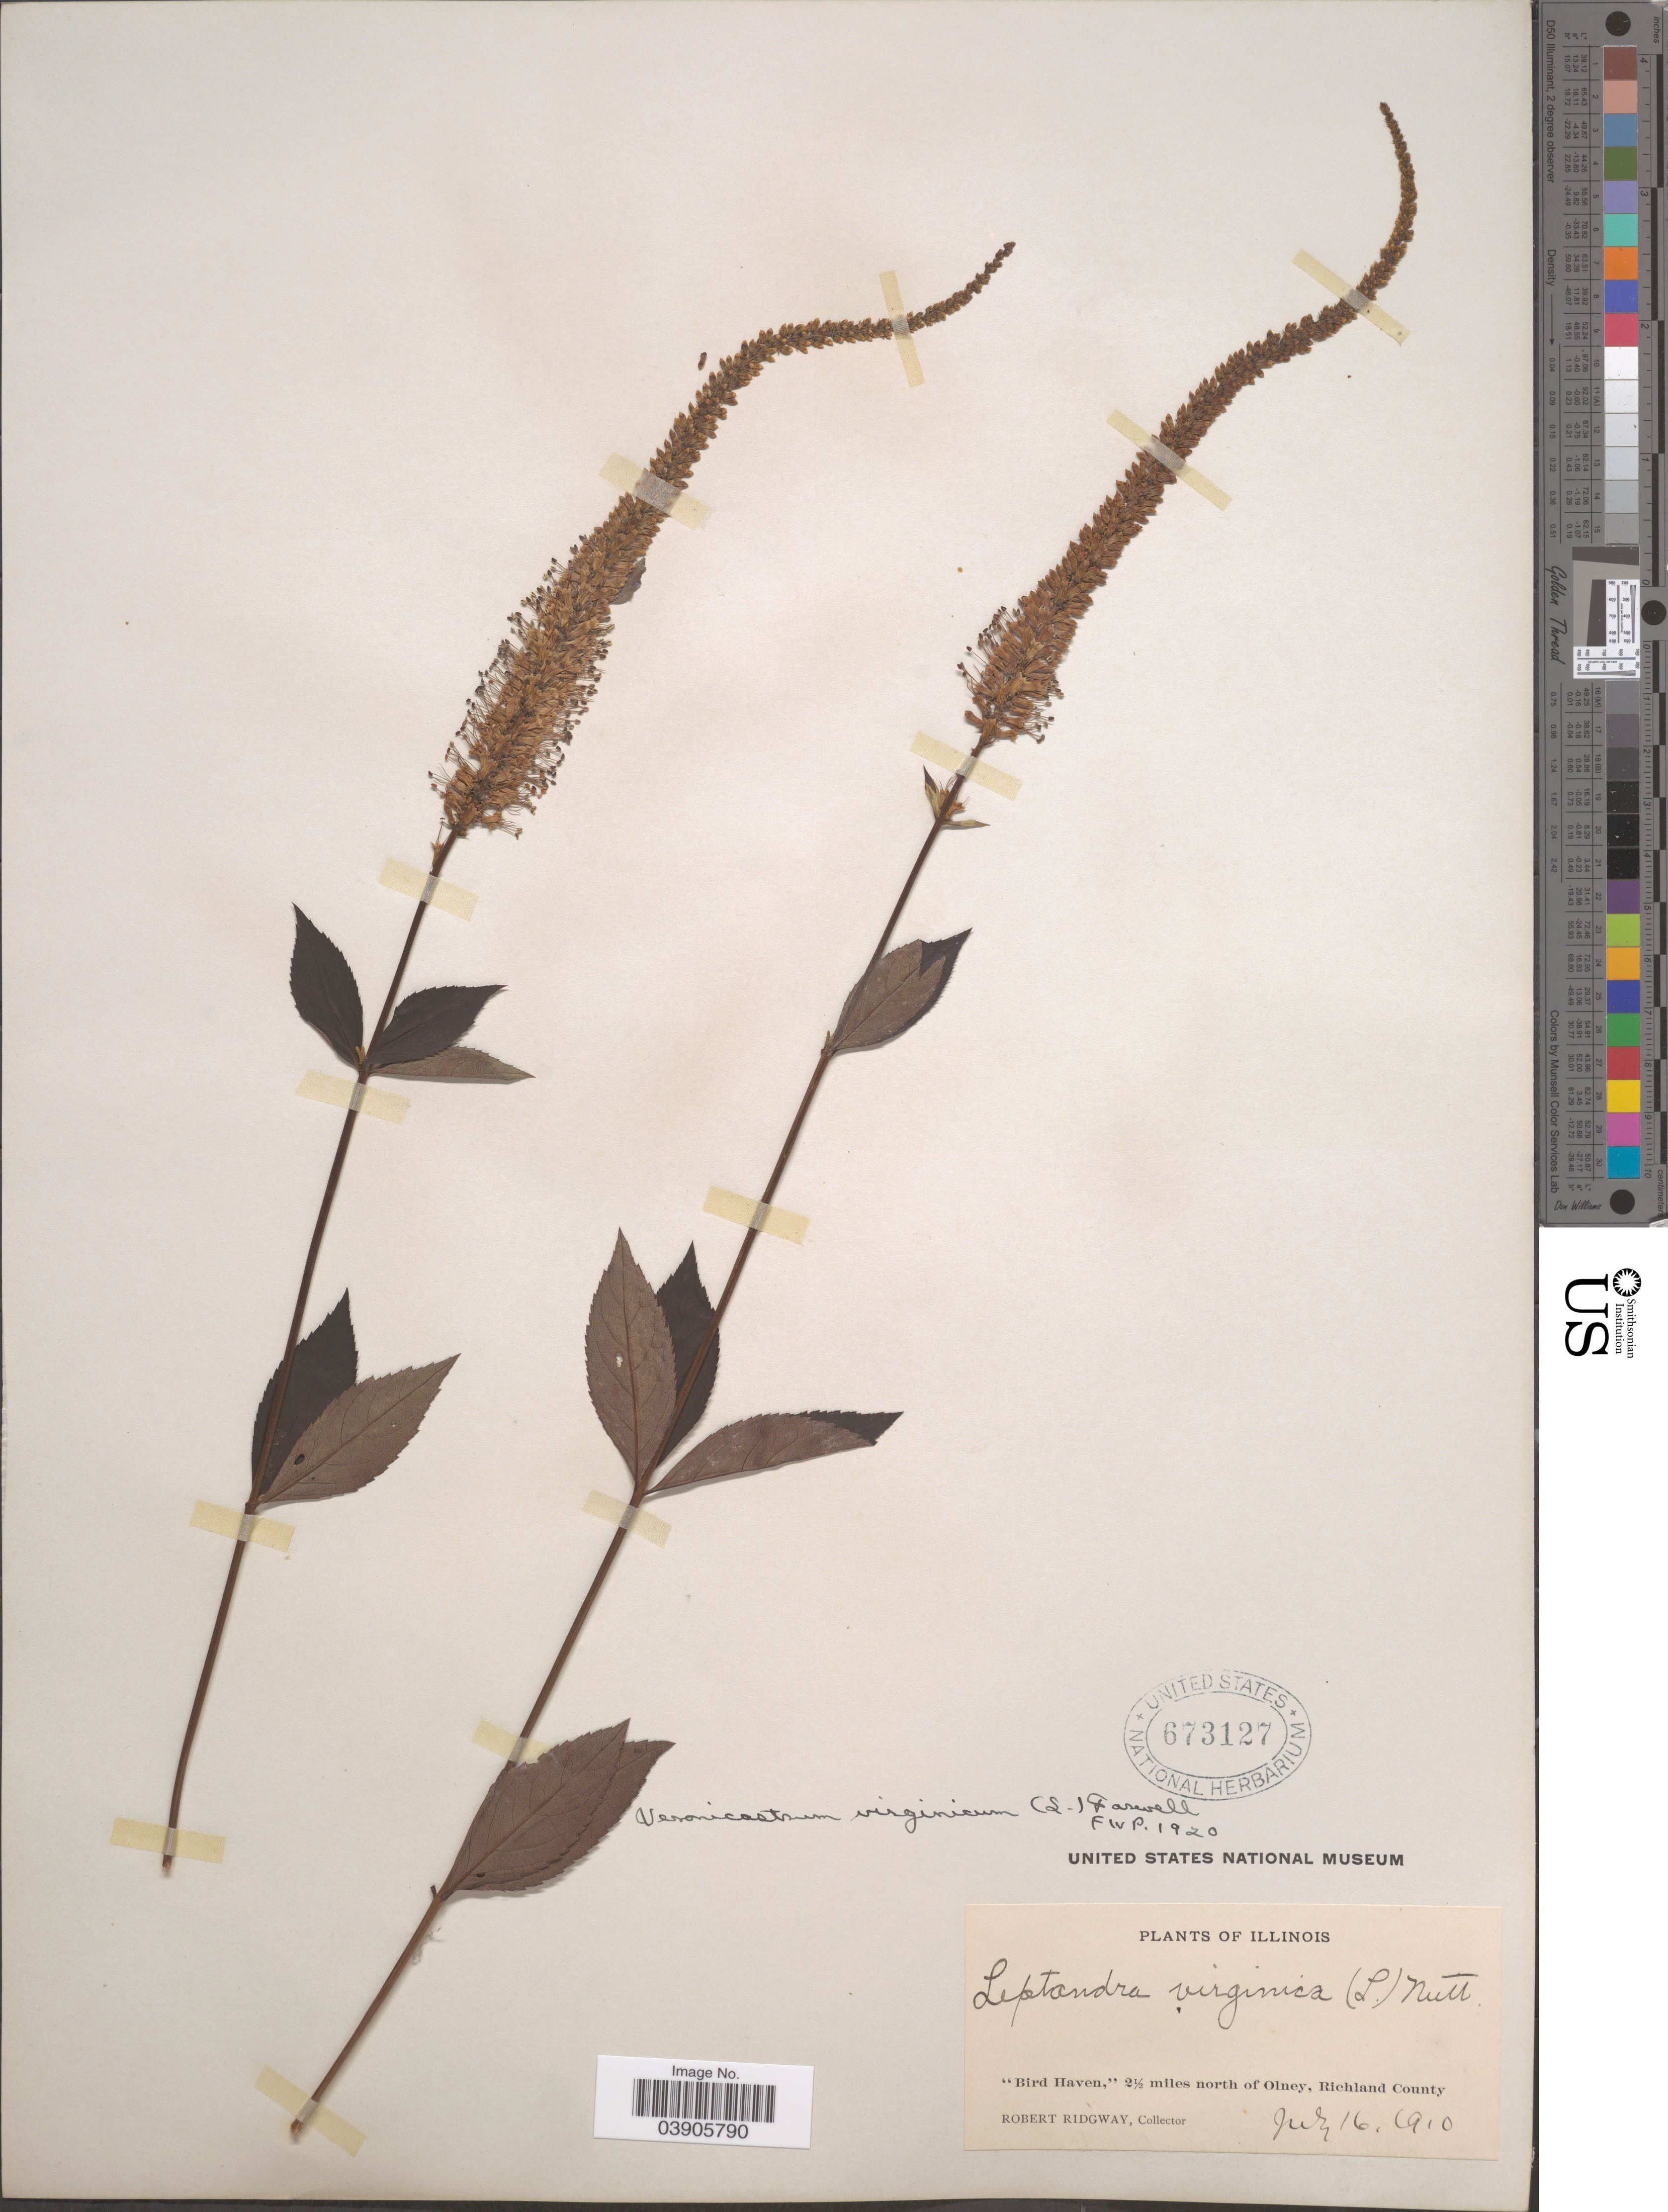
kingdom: Plantae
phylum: Tracheophyta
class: Magnoliopsida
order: Lamiales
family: Plantaginaceae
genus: Veronicastrum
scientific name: Veronicastrum virginicum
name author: (L.) Farw.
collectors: R. Ridgway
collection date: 1910-07-16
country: United States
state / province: Illinois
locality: Bird Haven,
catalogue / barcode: US 673127